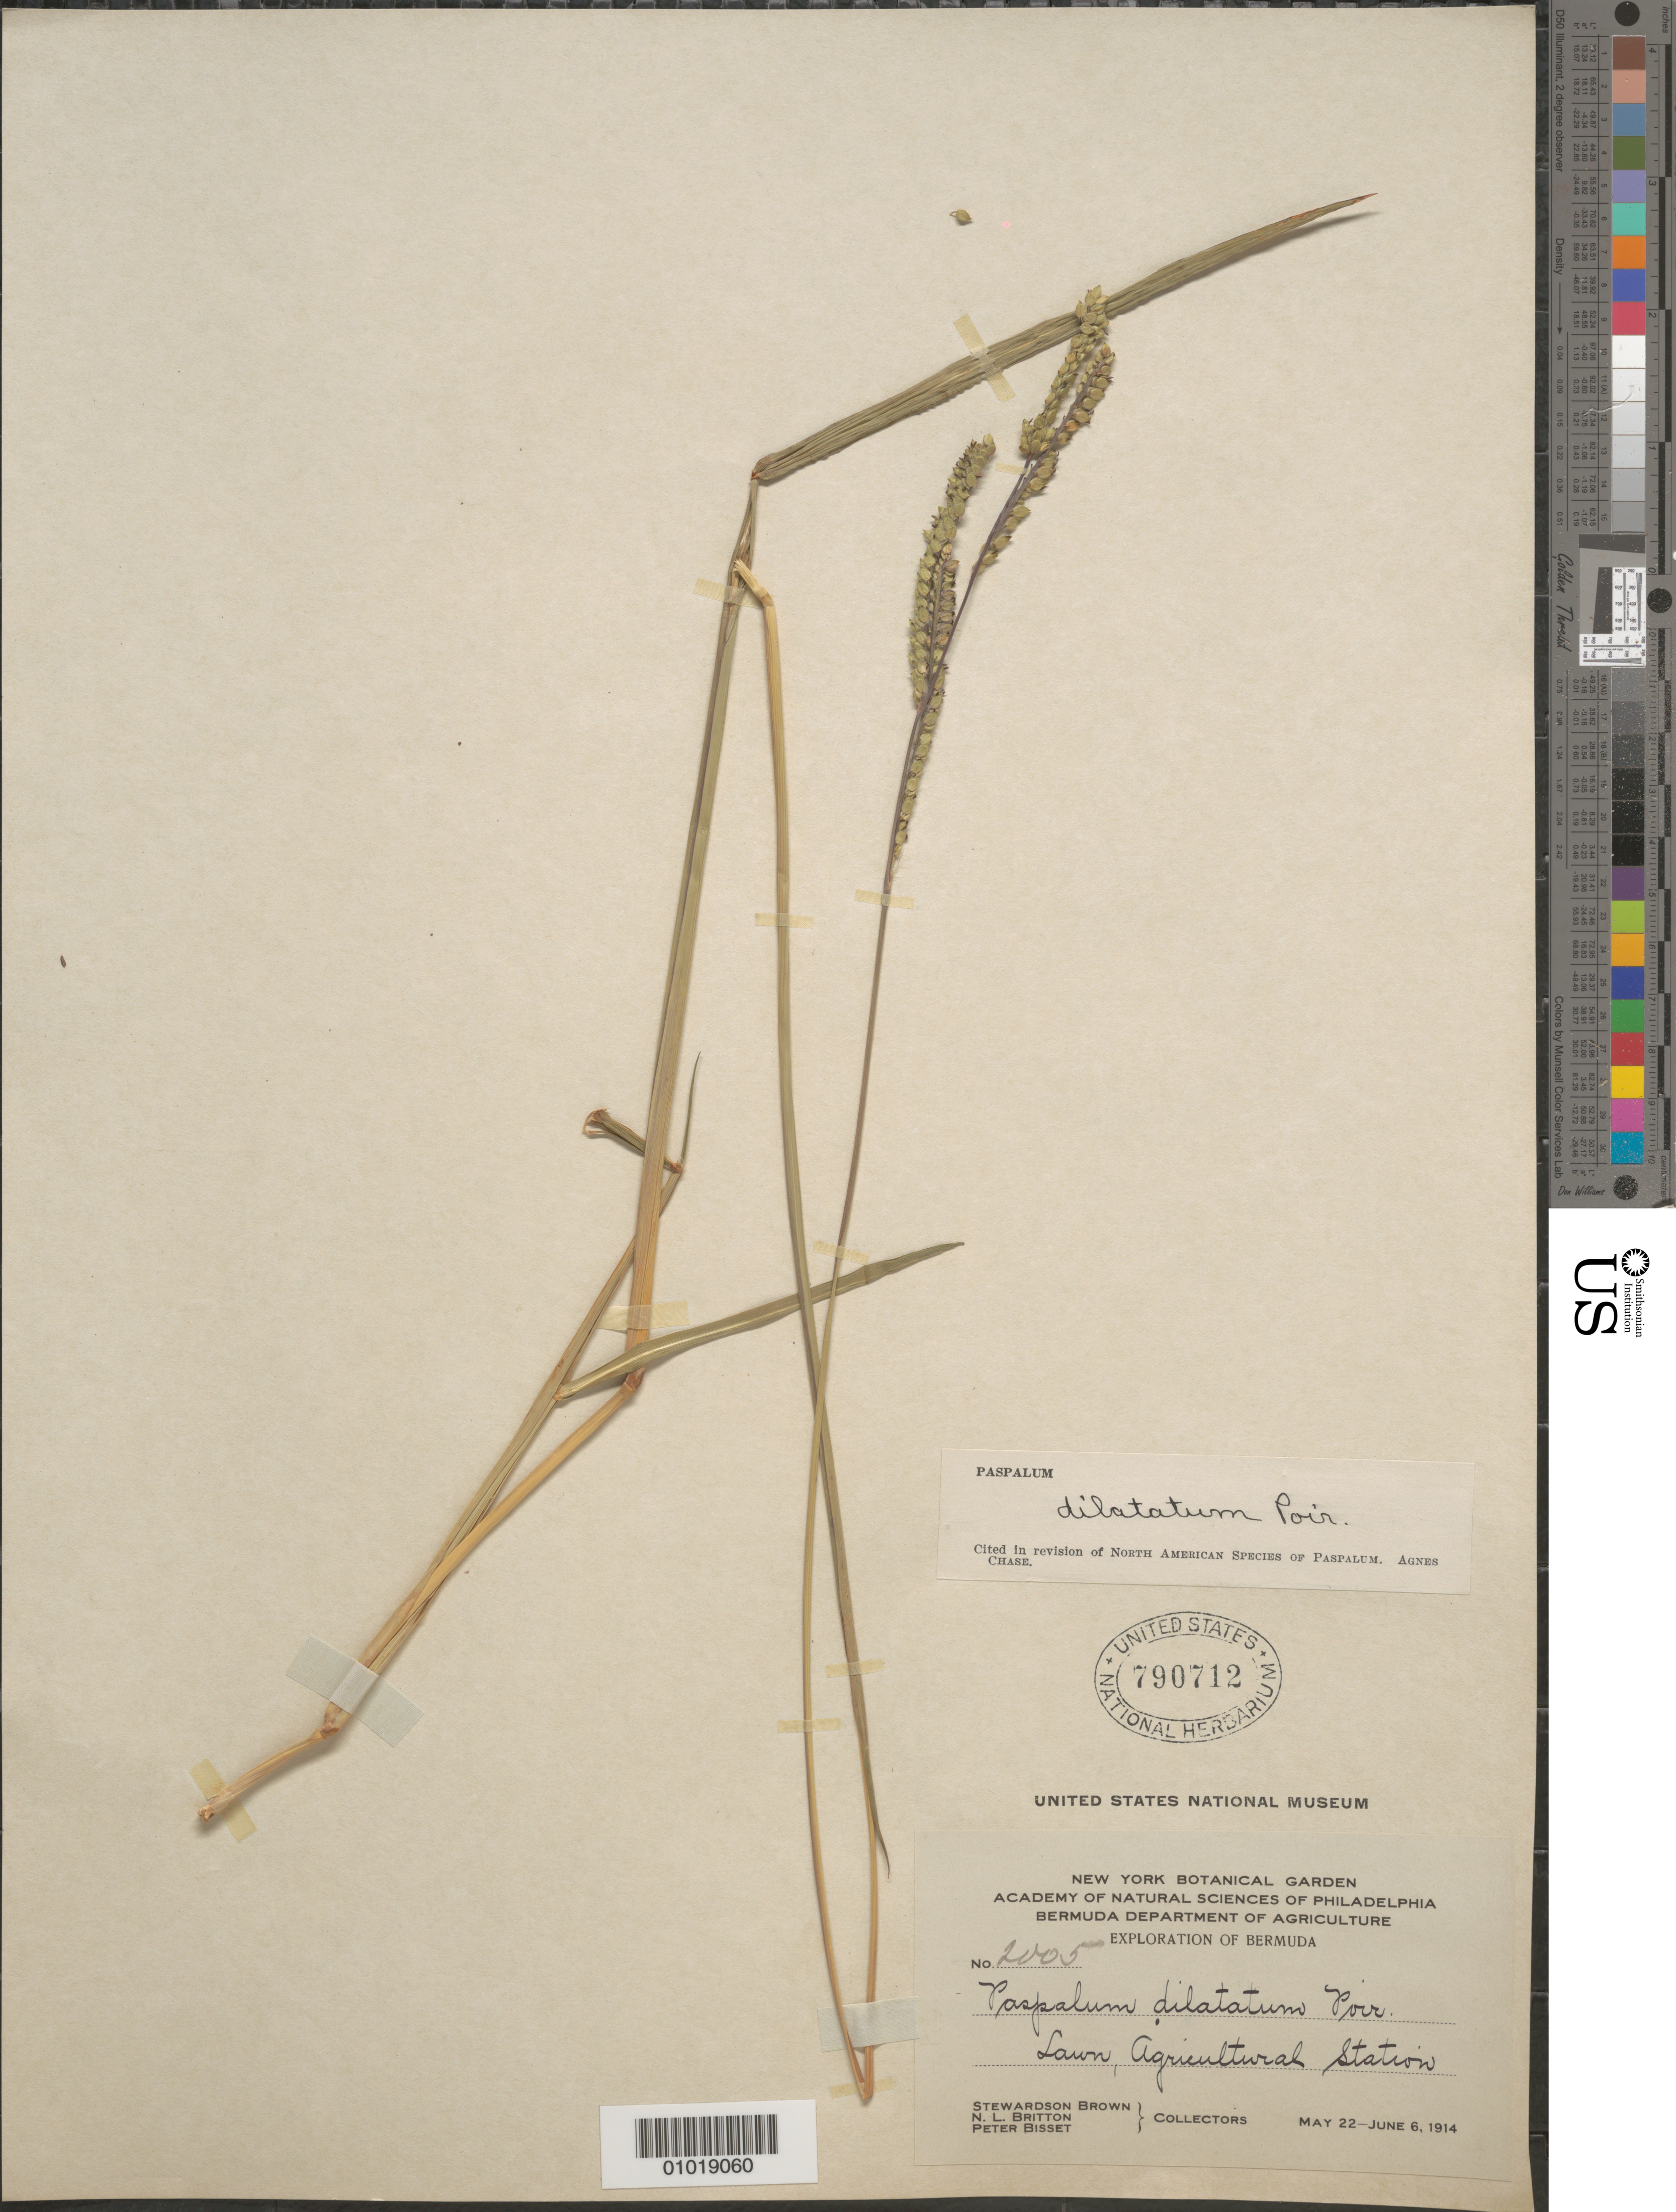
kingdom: Plantae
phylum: Tracheophyta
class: Liliopsida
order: Poales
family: Poaceae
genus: Paspalum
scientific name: Paspalum dilatatum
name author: Poir.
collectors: S. Brown, N. Britton & P. Bisset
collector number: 2005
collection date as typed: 22 May 1914 to 06 Jun 1914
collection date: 1914-05-22/1914-06-06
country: Bermuda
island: Bermuda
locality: Lawn, agricultural station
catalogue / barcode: US 790712